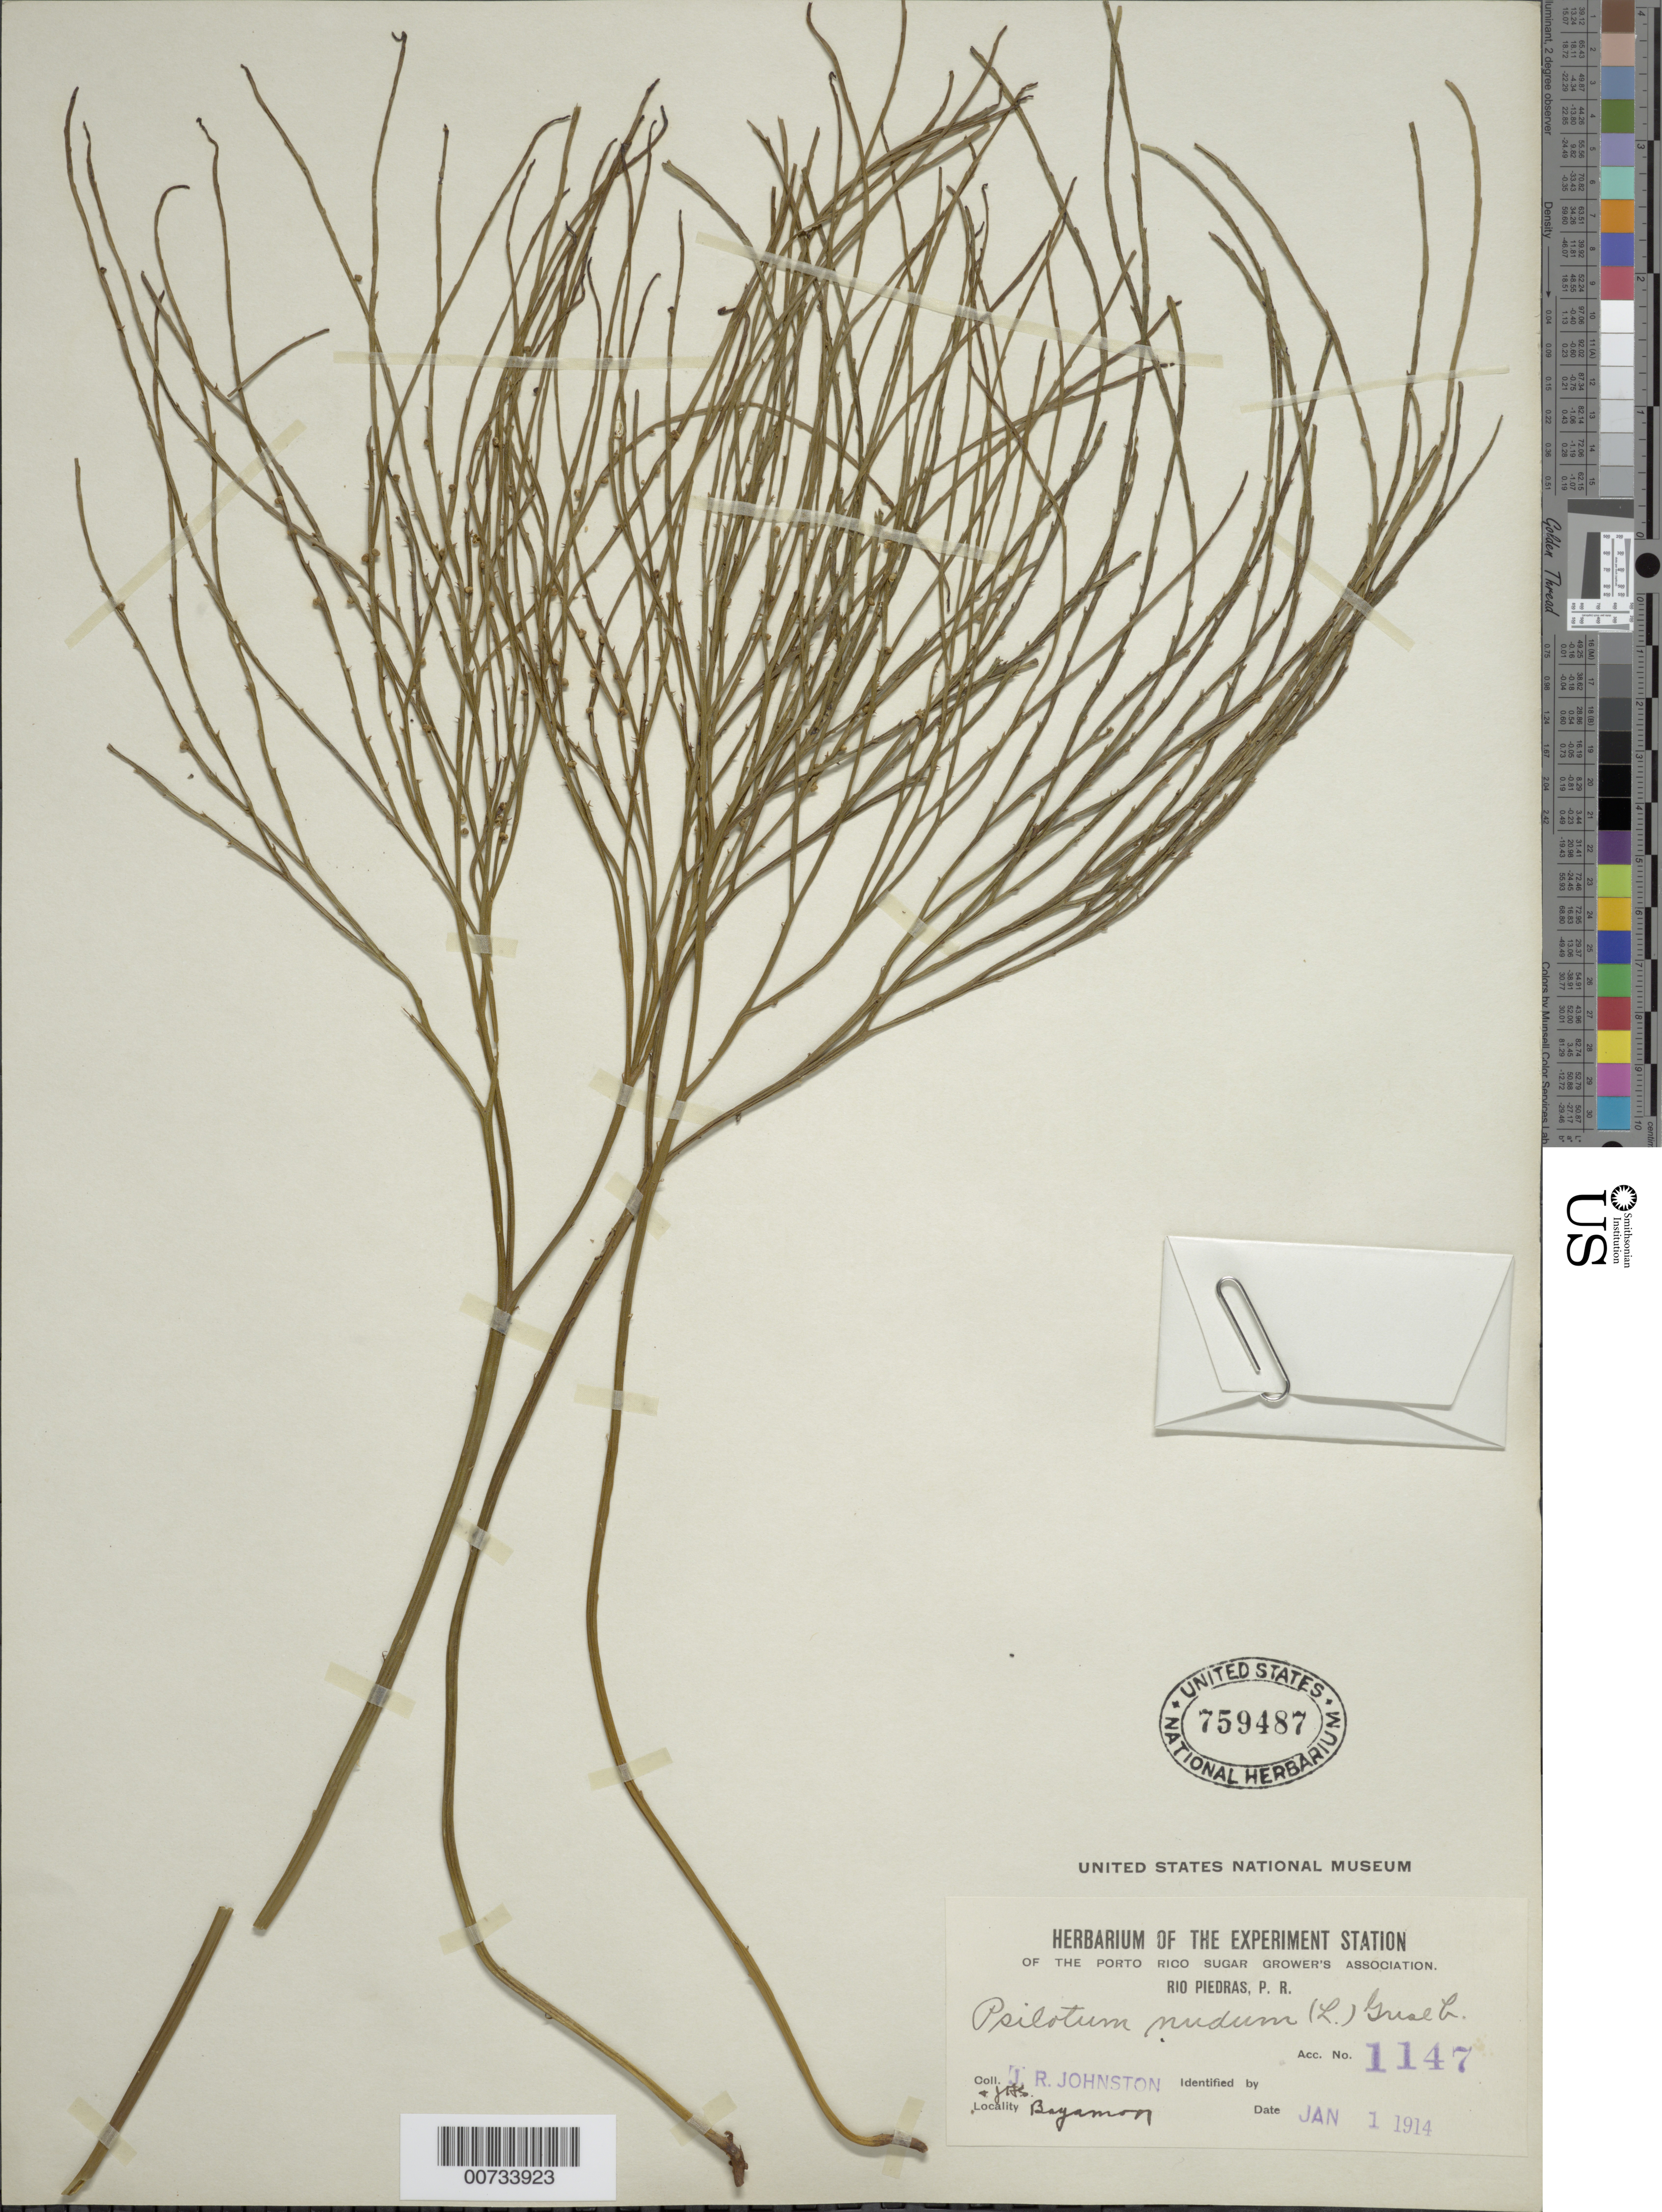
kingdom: Plantae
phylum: Tracheophyta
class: Polypodiopsida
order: Psilotales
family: Psilotaceae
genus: Psilotum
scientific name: Psilotum nudum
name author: (L.) P. Beauv.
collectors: J. Johnston & J. A. Stevenson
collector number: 1147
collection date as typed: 01 Jan 1914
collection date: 1914-01-01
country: Puerto Rico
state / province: Bayamón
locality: Bayamon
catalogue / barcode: US 759487